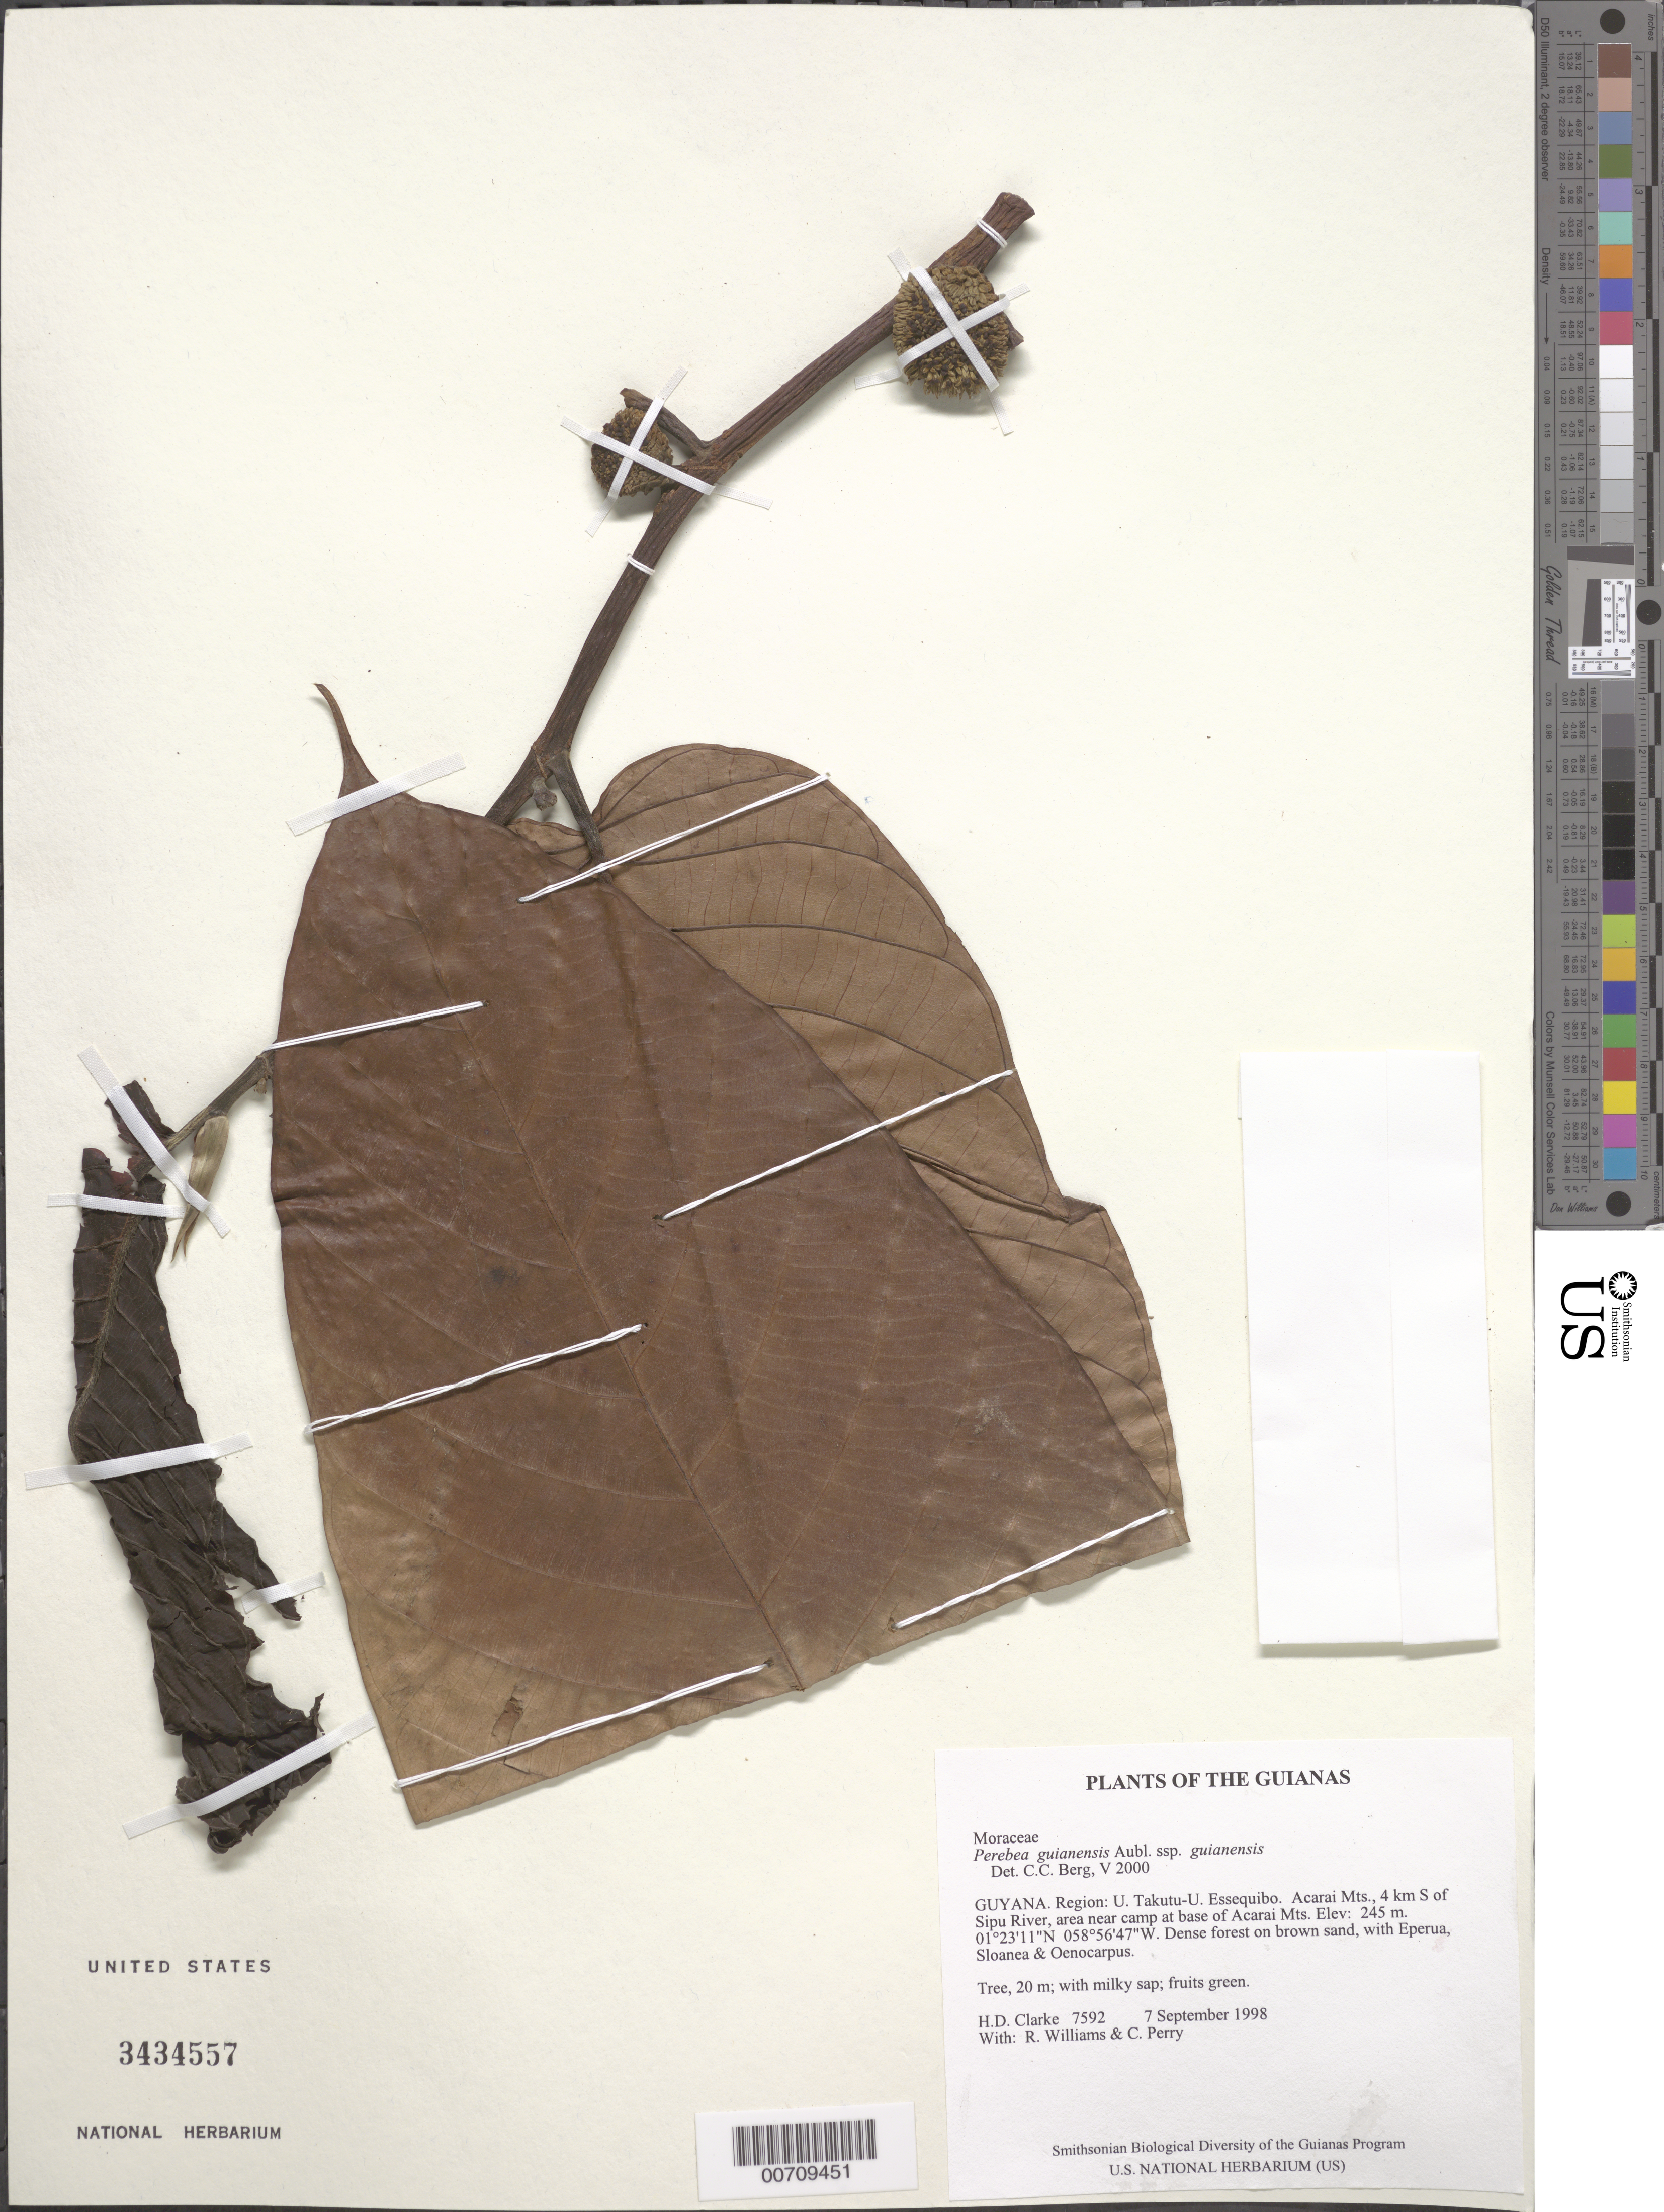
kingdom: Plantae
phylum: Tracheophyta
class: Magnoliopsida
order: Rosales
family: Moraceae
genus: Perebea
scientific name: Perebea guianensis subsp. guianensis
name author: Aubl.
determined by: Berg, C. C.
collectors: H. D. Clarke, R. Williams & C. Perry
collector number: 7592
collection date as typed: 7 September 1998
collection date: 1998-09-07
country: Guyana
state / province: U. Takutu-U. Essequibo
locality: Acarai Mts., 4 km S of Sipu River, area near camp at base of Acarai Mts.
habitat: Dense forest on brown sand, with Eperua, Sloanea & Oenocarpus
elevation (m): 245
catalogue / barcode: US 3434557